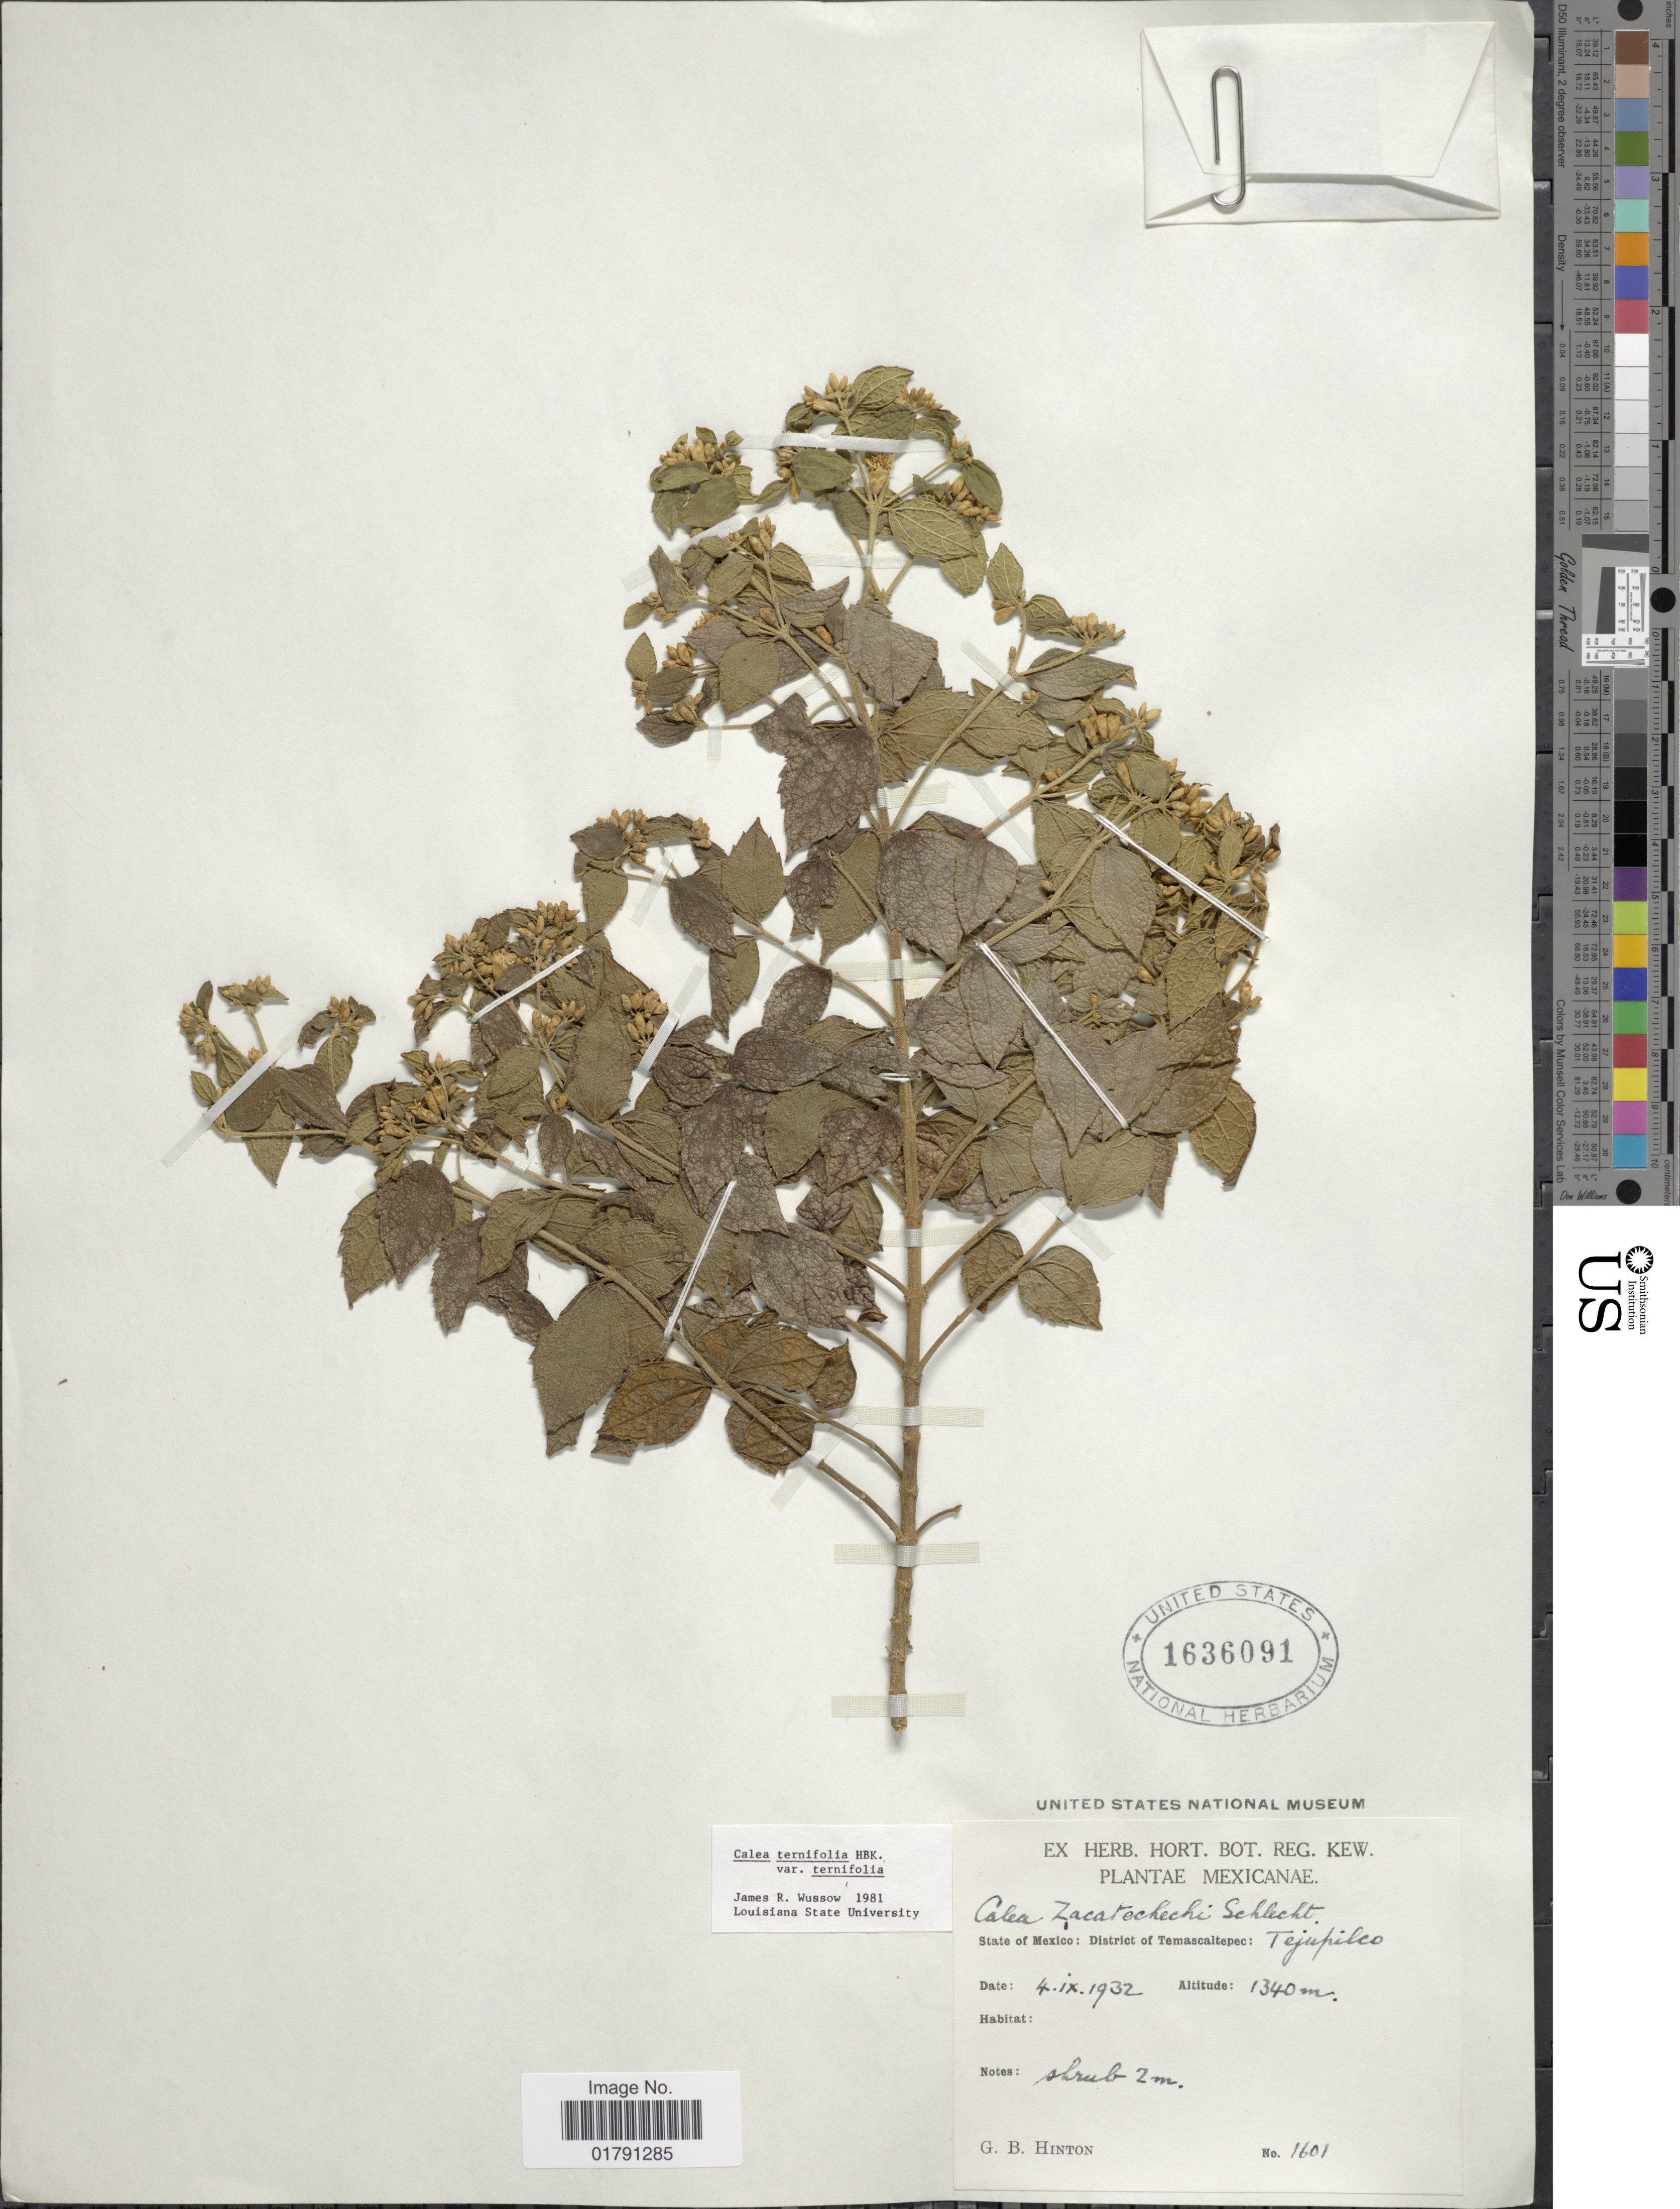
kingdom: Plantae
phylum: Tracheophyta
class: Magnoliopsida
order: Asterales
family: Asteraceae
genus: Calea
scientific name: Calea ternifolia var. ternifolia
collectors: G. B. Hinton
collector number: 1601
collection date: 1932-09-04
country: Mexico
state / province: México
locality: District Temascaltepec, Tejupilco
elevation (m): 1340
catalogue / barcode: US 1636091